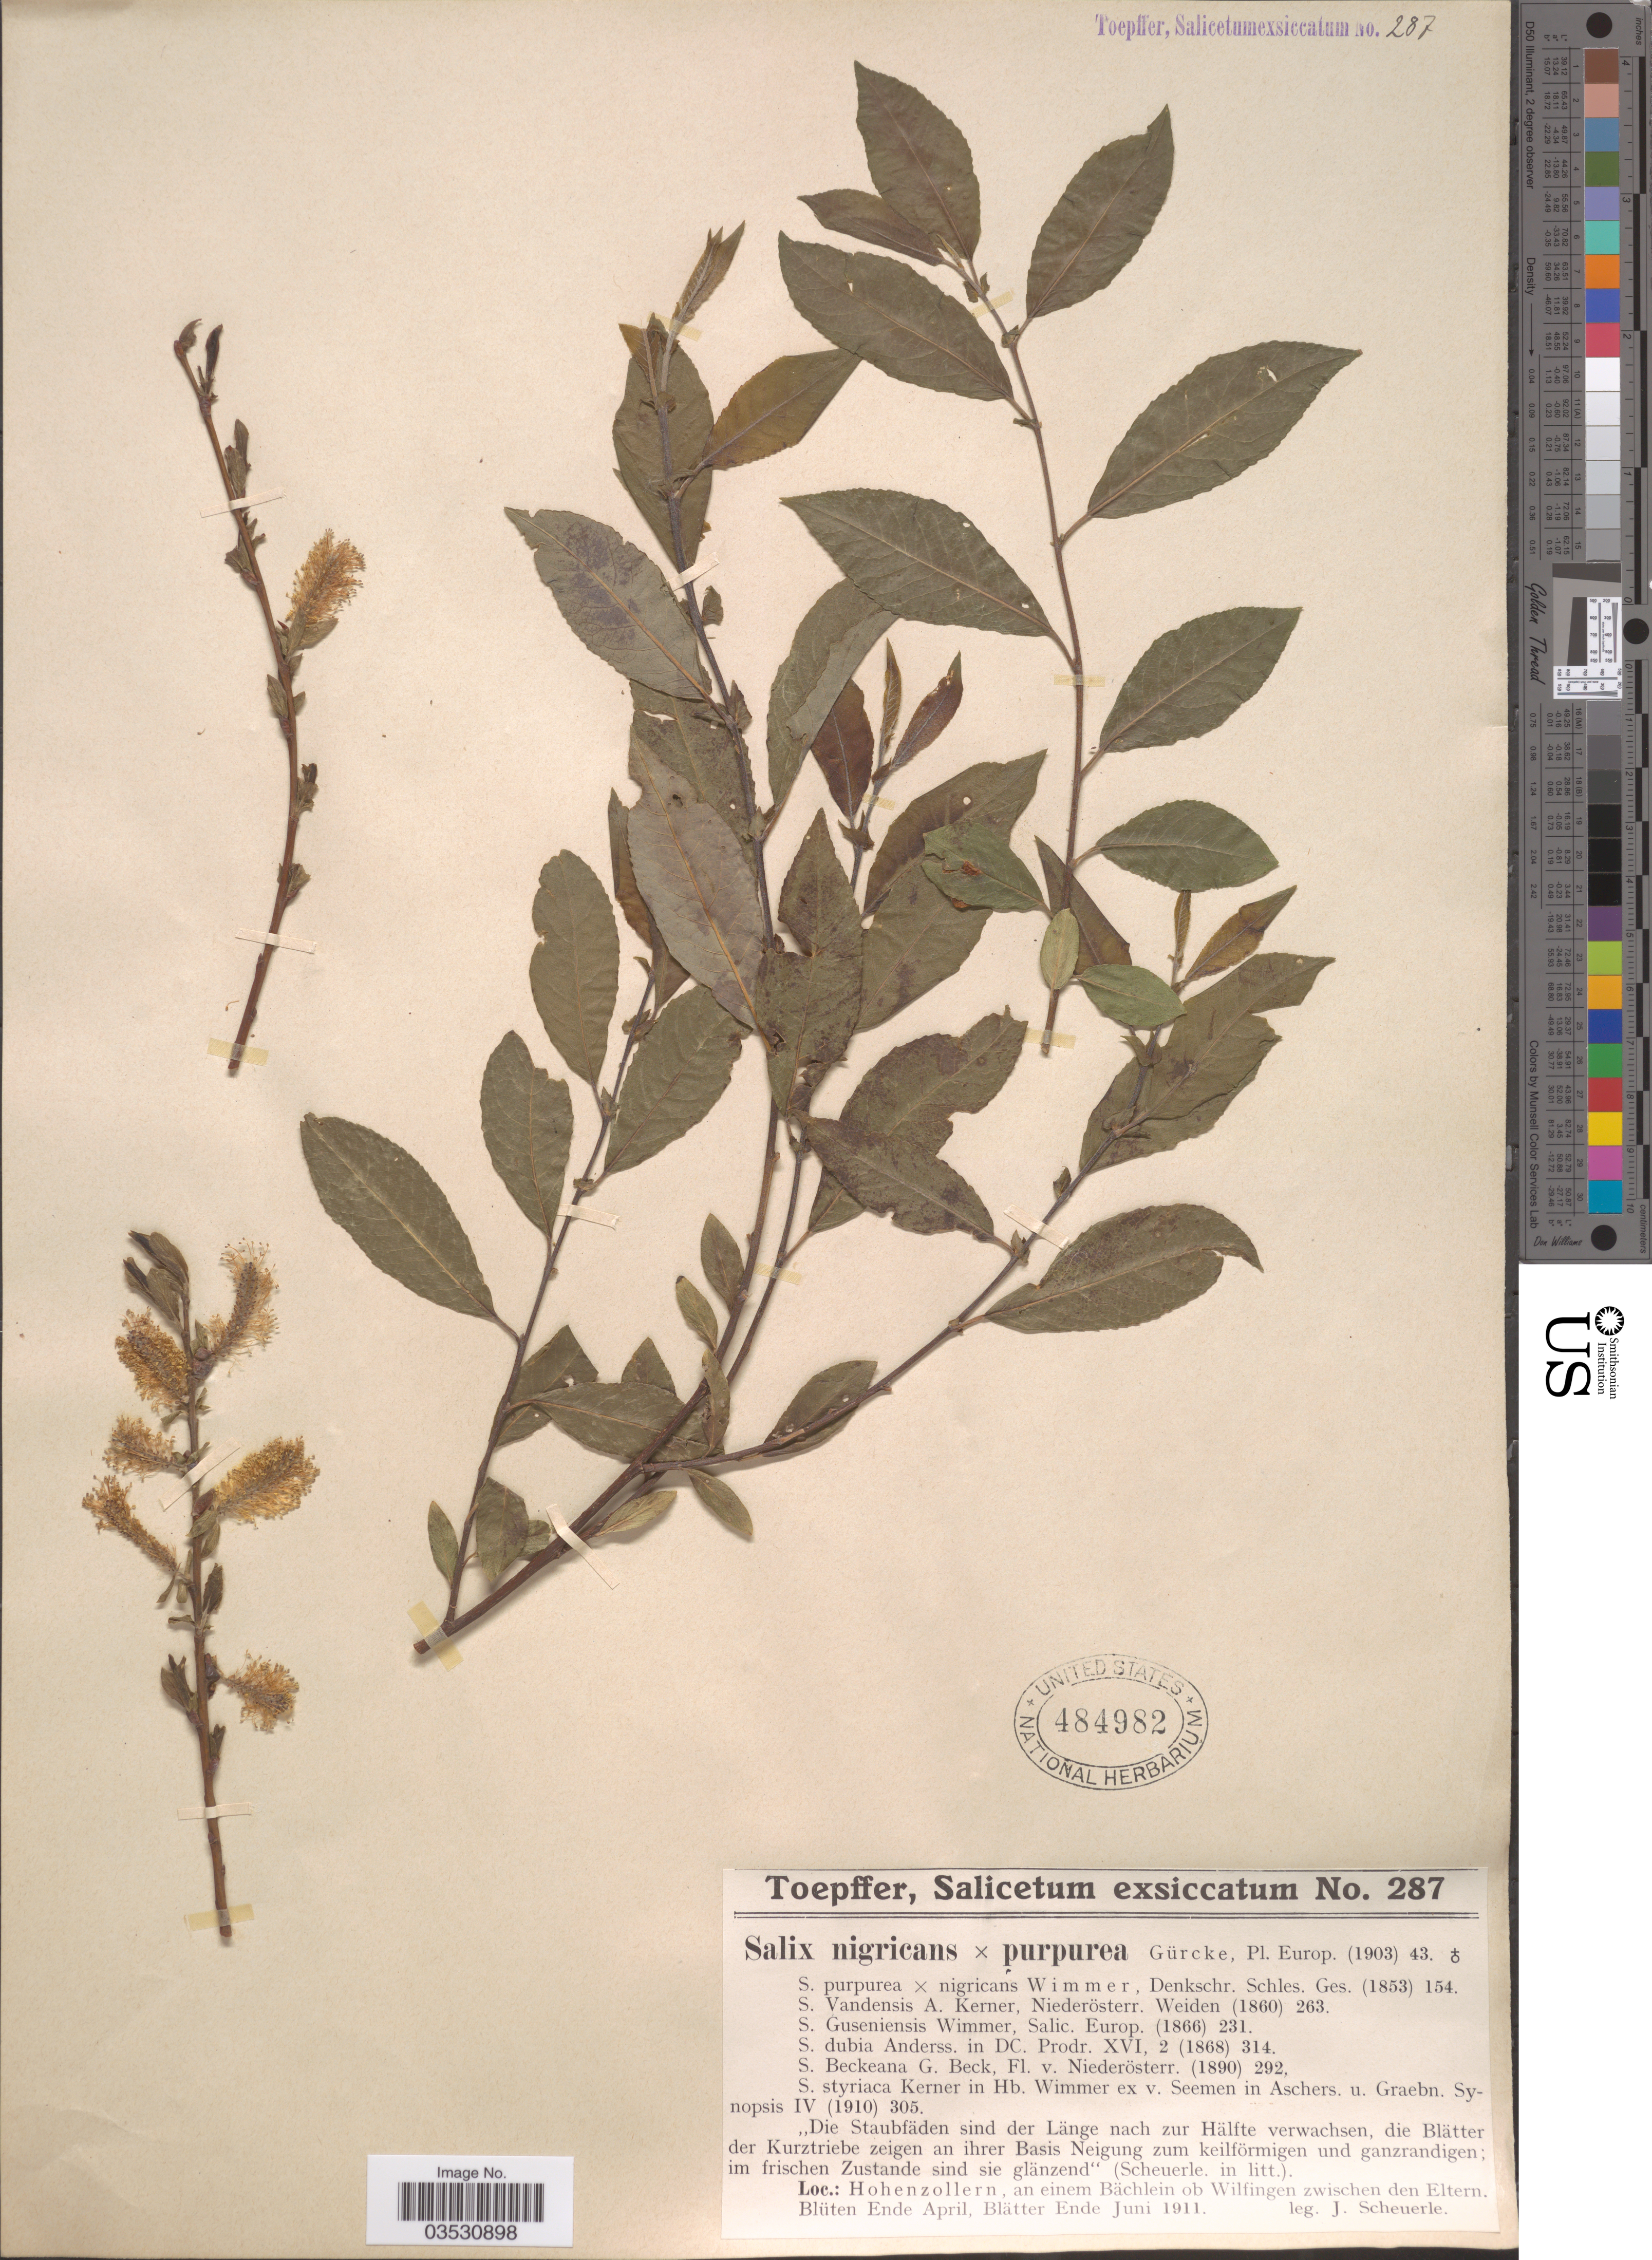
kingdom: Plantae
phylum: Tracheophyta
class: Magnoliopsida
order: Malpighiales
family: Salicaceae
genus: Salix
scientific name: Salix nigricans x S. purpurea L.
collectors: J. Scheuerle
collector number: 287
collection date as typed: Ende April, Ende Juni 1911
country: Germany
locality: Hohenzollern, an einem Bächlein ob Wilfingen zwischen den Eltern.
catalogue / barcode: US 484982